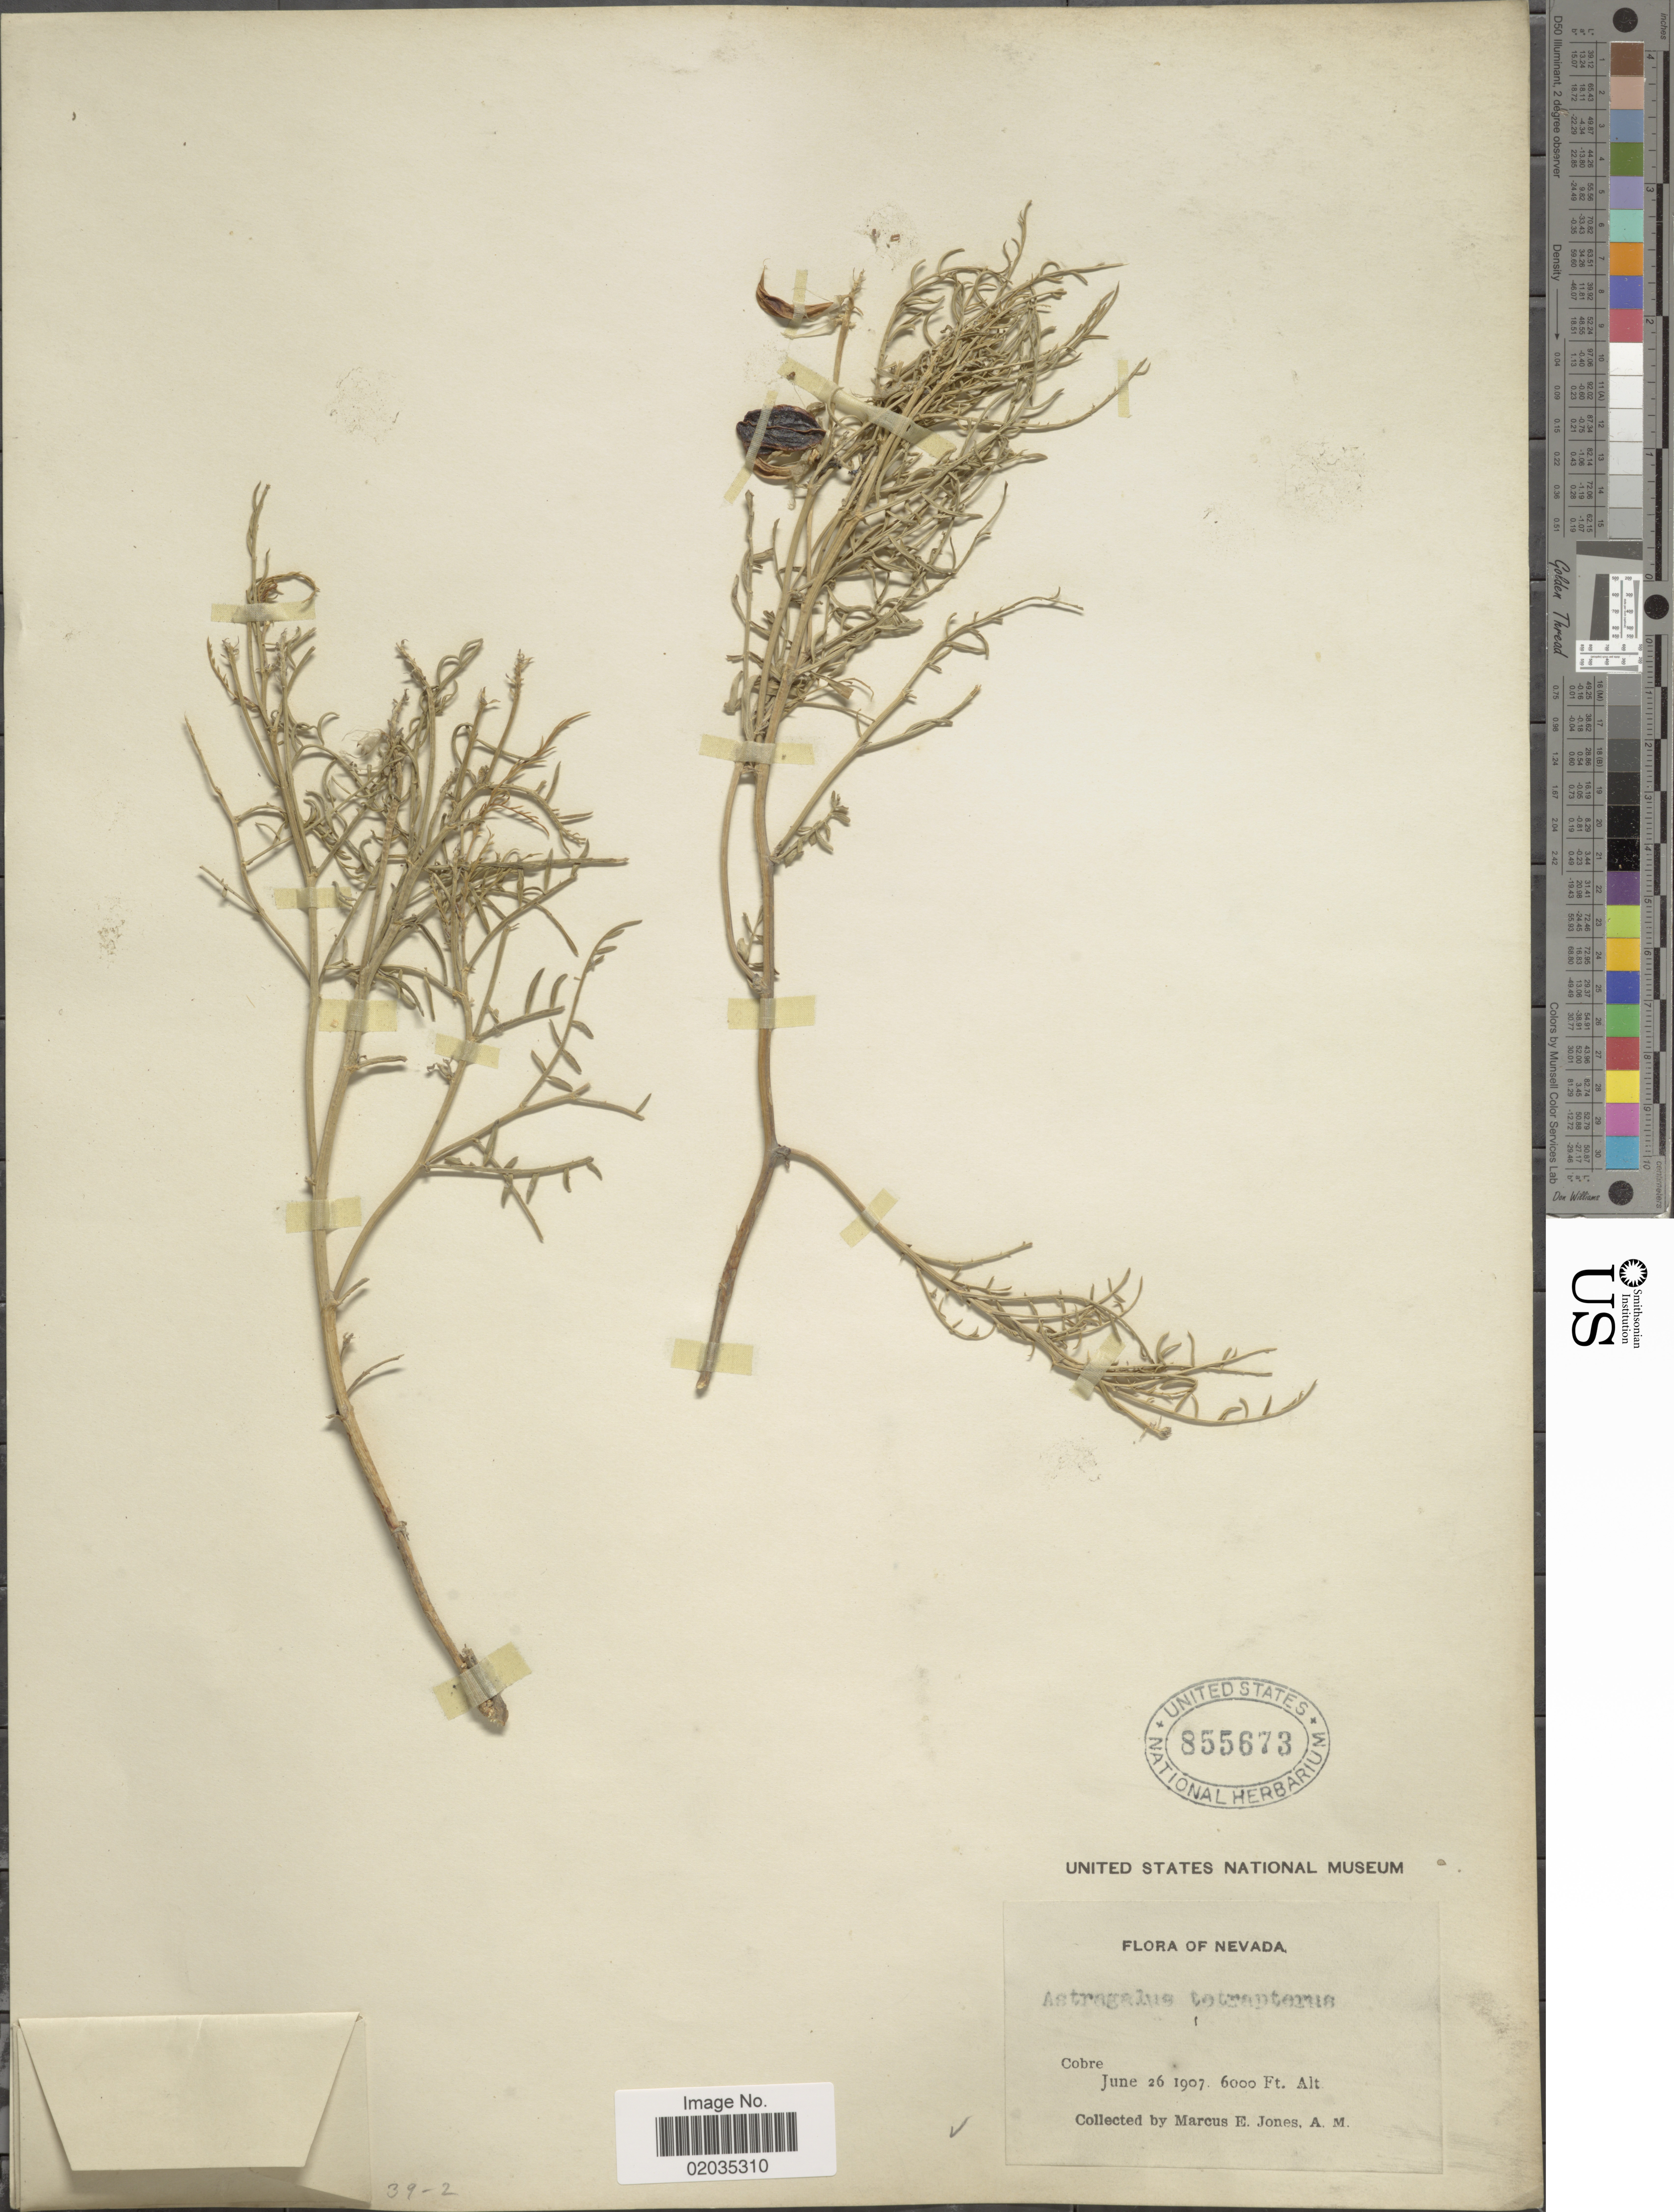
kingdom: Plantae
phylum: Tracheophyta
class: Magnoliopsida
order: Fabales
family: Fabaceae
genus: Astragalus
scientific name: Astragalus tetrapterus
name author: A. Gray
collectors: M. E. Jones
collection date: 1907-06-26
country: United States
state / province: Nevada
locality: Cobre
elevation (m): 1829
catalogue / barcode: US 855673